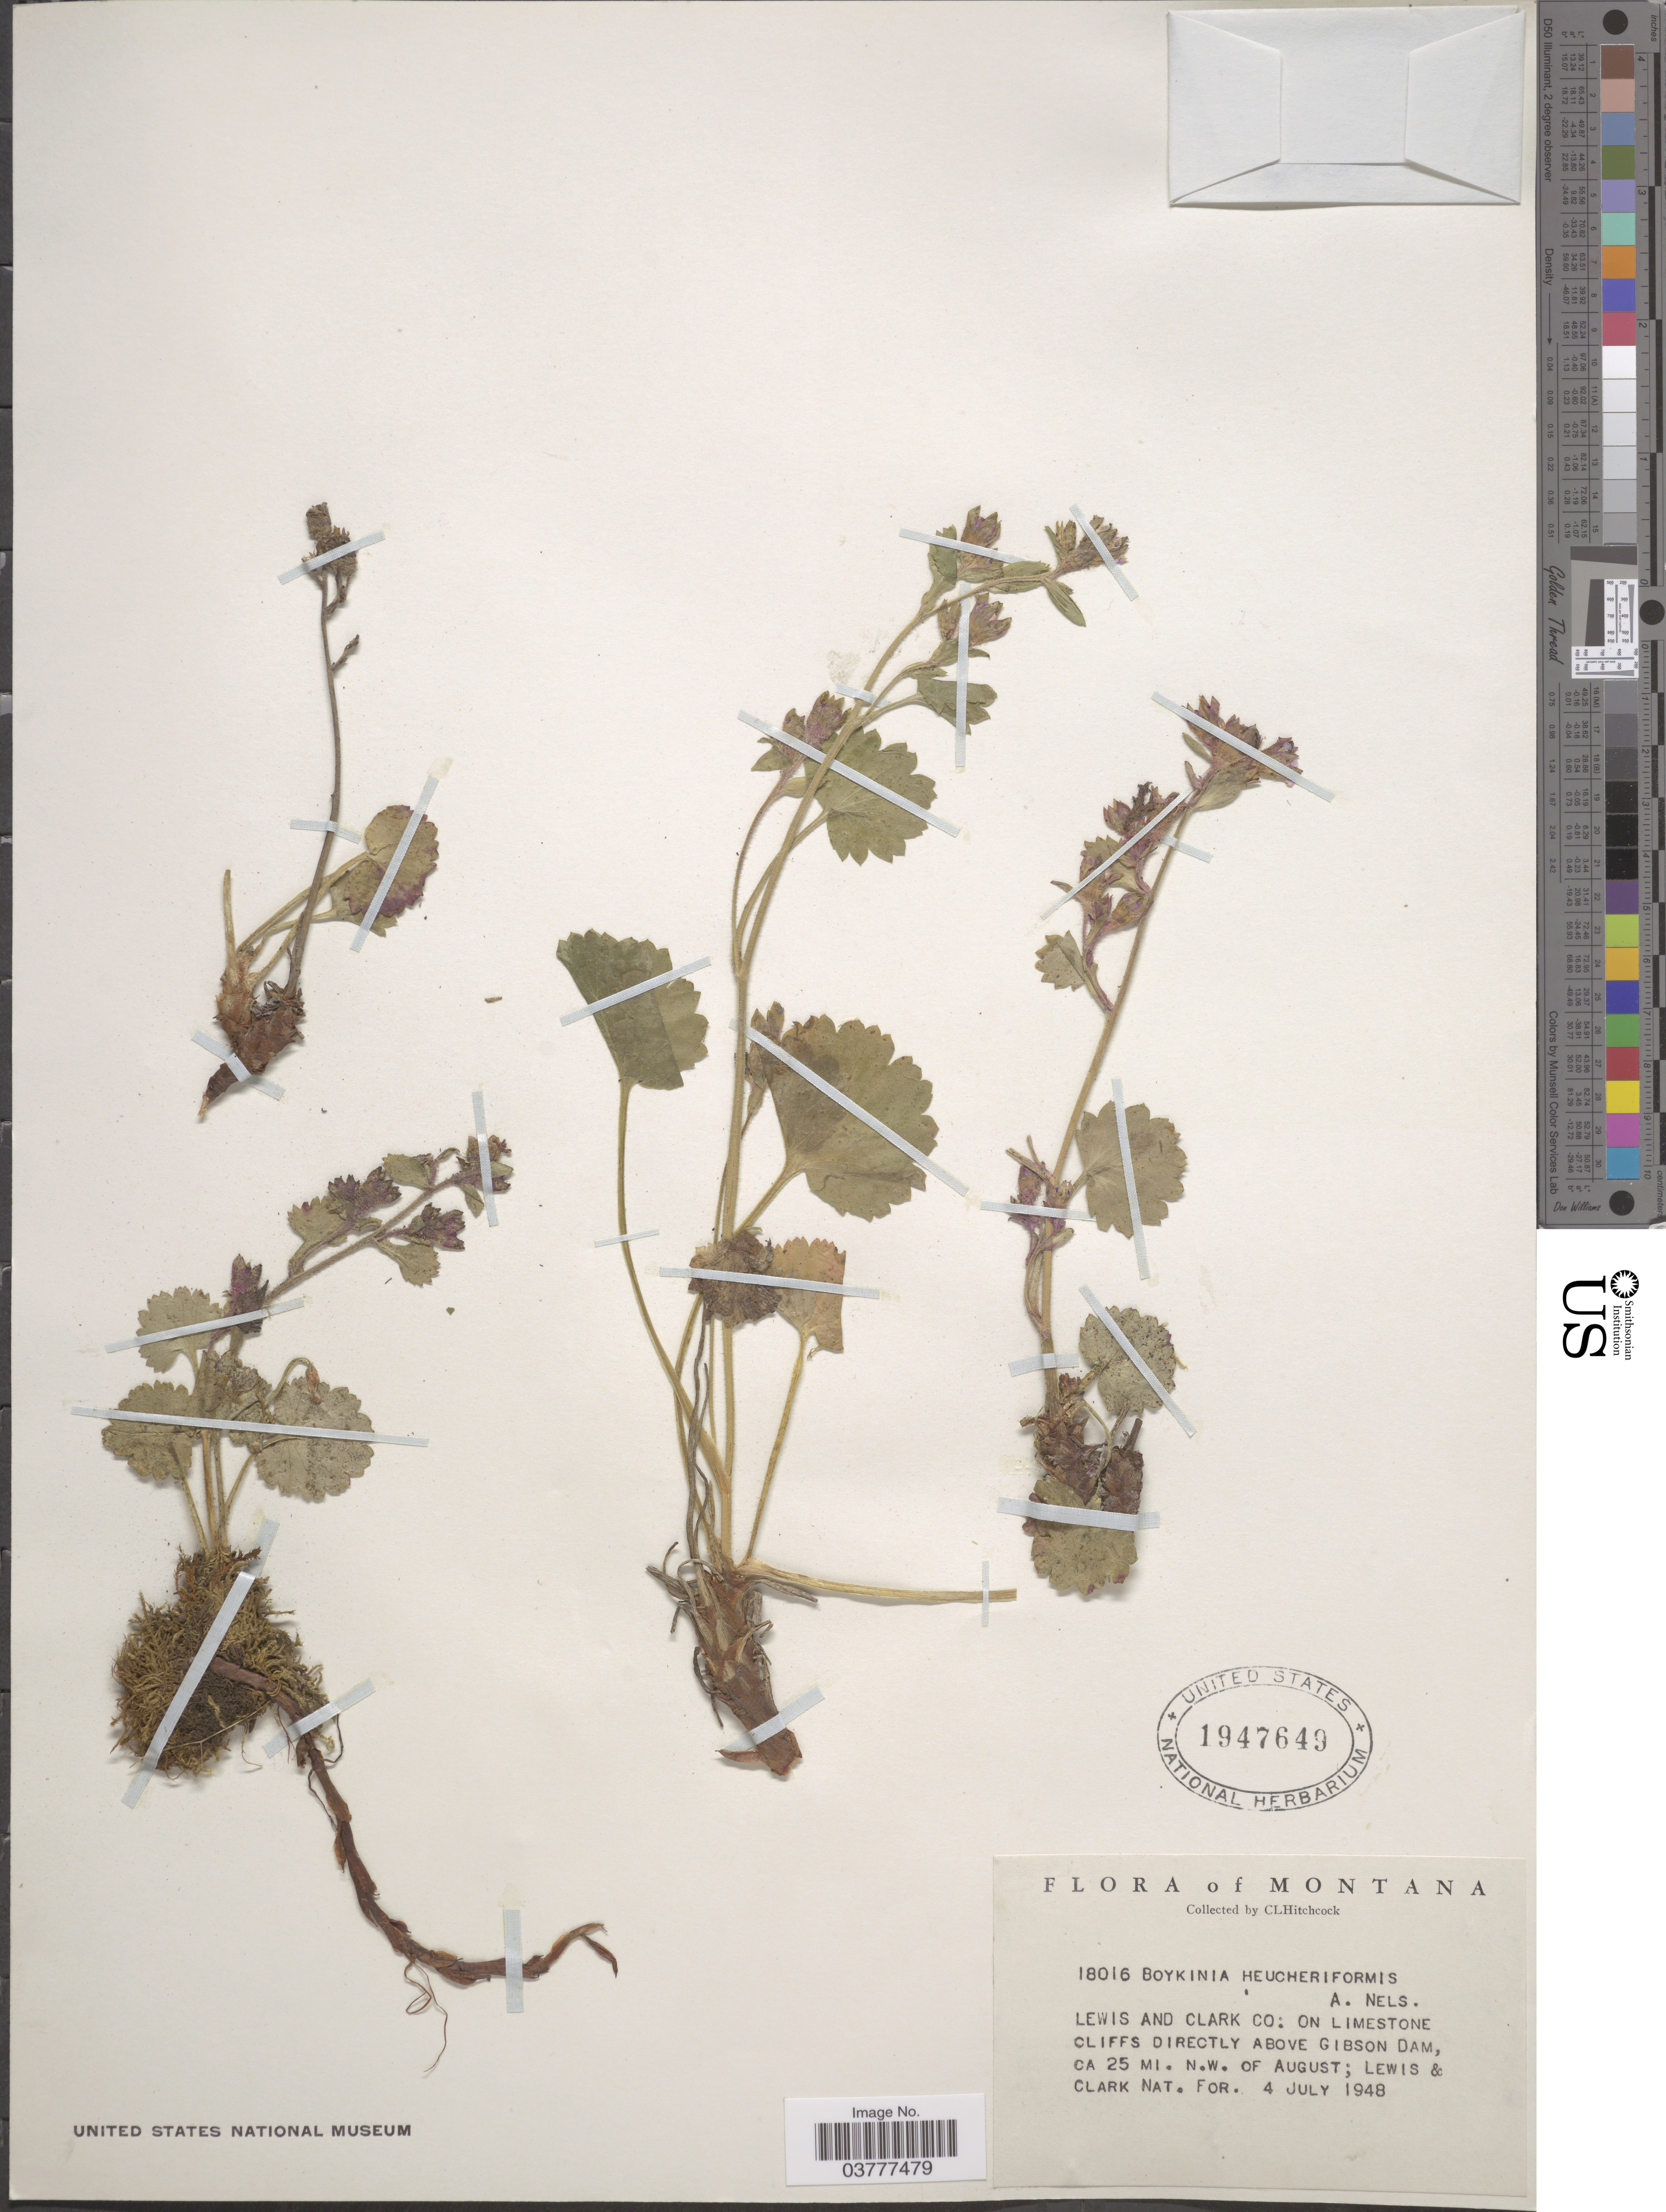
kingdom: Plantae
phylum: Tracheophyta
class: Magnoliopsida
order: Saxifragales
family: Saxifragaceae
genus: Telesonix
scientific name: Telesonix heucheriformis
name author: (Rydb.) Rydb.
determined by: Strong, M. T., (US), Smithsonian Institution - National Museum of Natural History (UNITED STATES)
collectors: C. L. Hitchcock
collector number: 18016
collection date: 1948-07-04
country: United States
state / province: Montana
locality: Lewis and Clark Co: On Limestone cliffs directly above Gibson Dam, ca 25 mi. N.W. of August; Lewis & Clark Nat. For.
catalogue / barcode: US 1947649